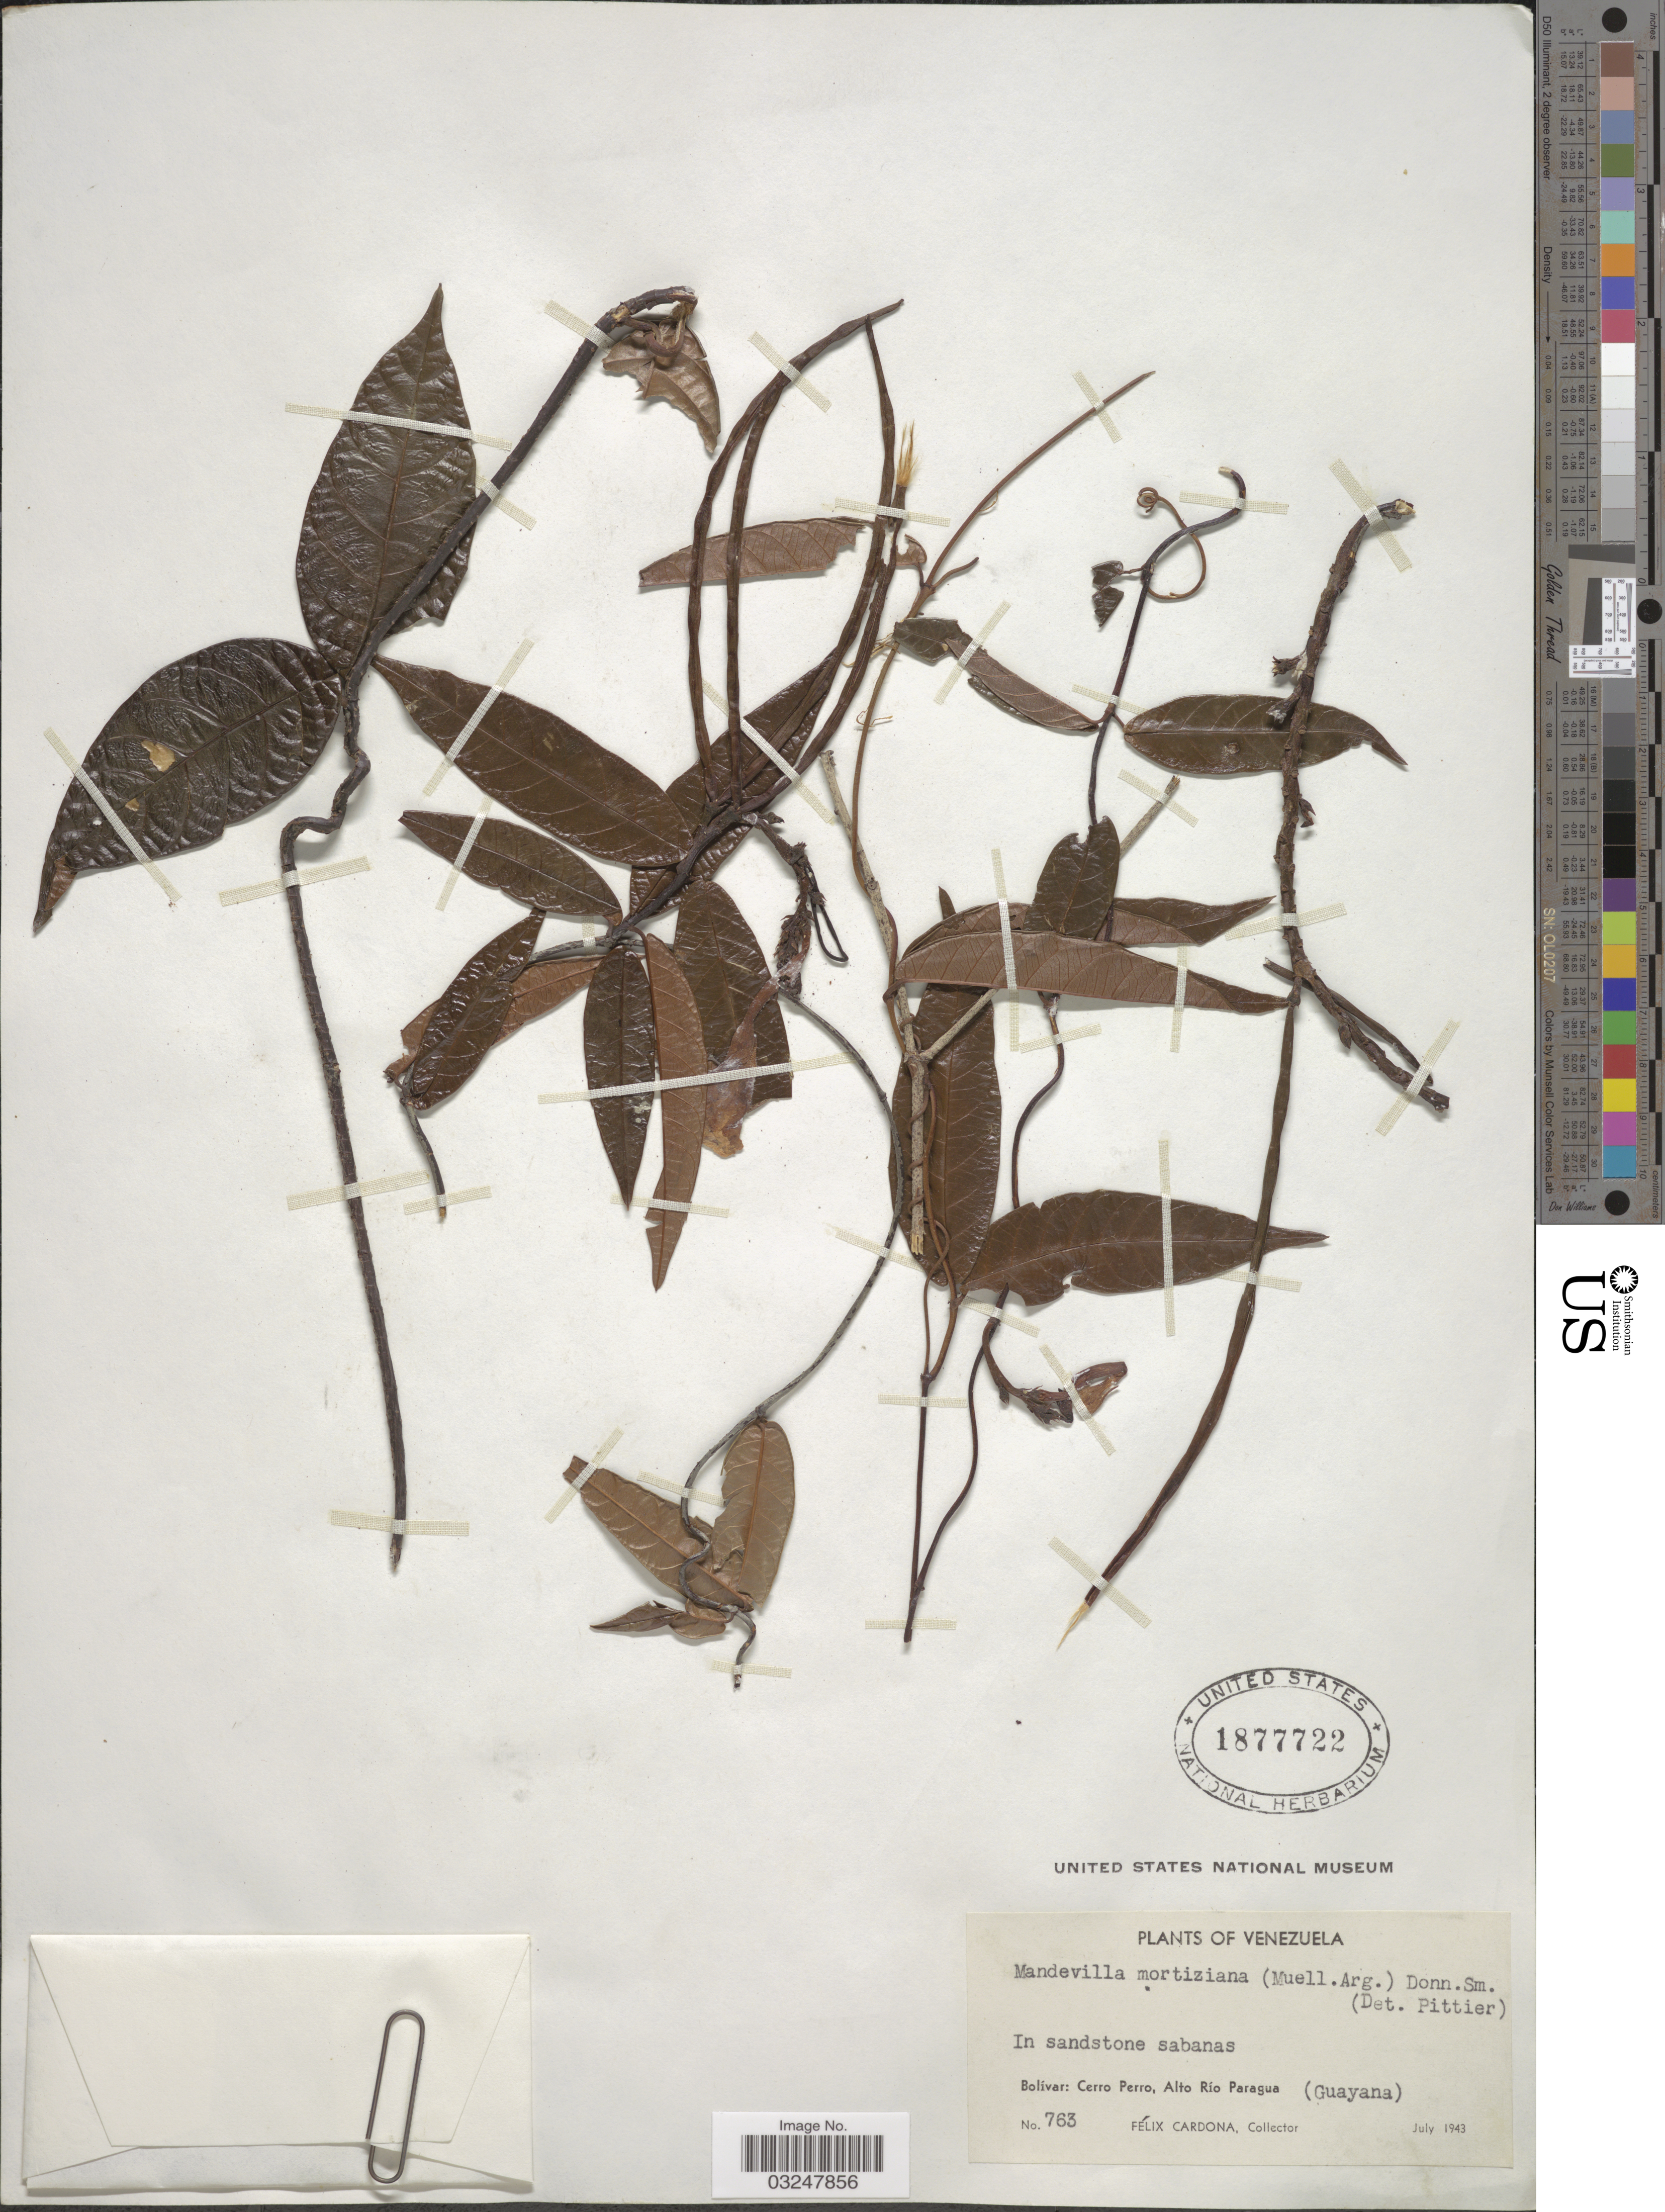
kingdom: Plantae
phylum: Tracheophyta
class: Magnoliopsida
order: Gentianales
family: Apocynaceae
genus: Mandevilla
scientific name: Mandevilla moritziana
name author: (Müll. Arg.) Donn. Sm.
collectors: F. Cardona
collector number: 763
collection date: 1943-07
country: Venezuela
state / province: Bolivar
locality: In sandstone sabanas, Bolívar: Cerro Perro, Alto Río Paragua, (Guayana).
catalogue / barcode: US 1877722